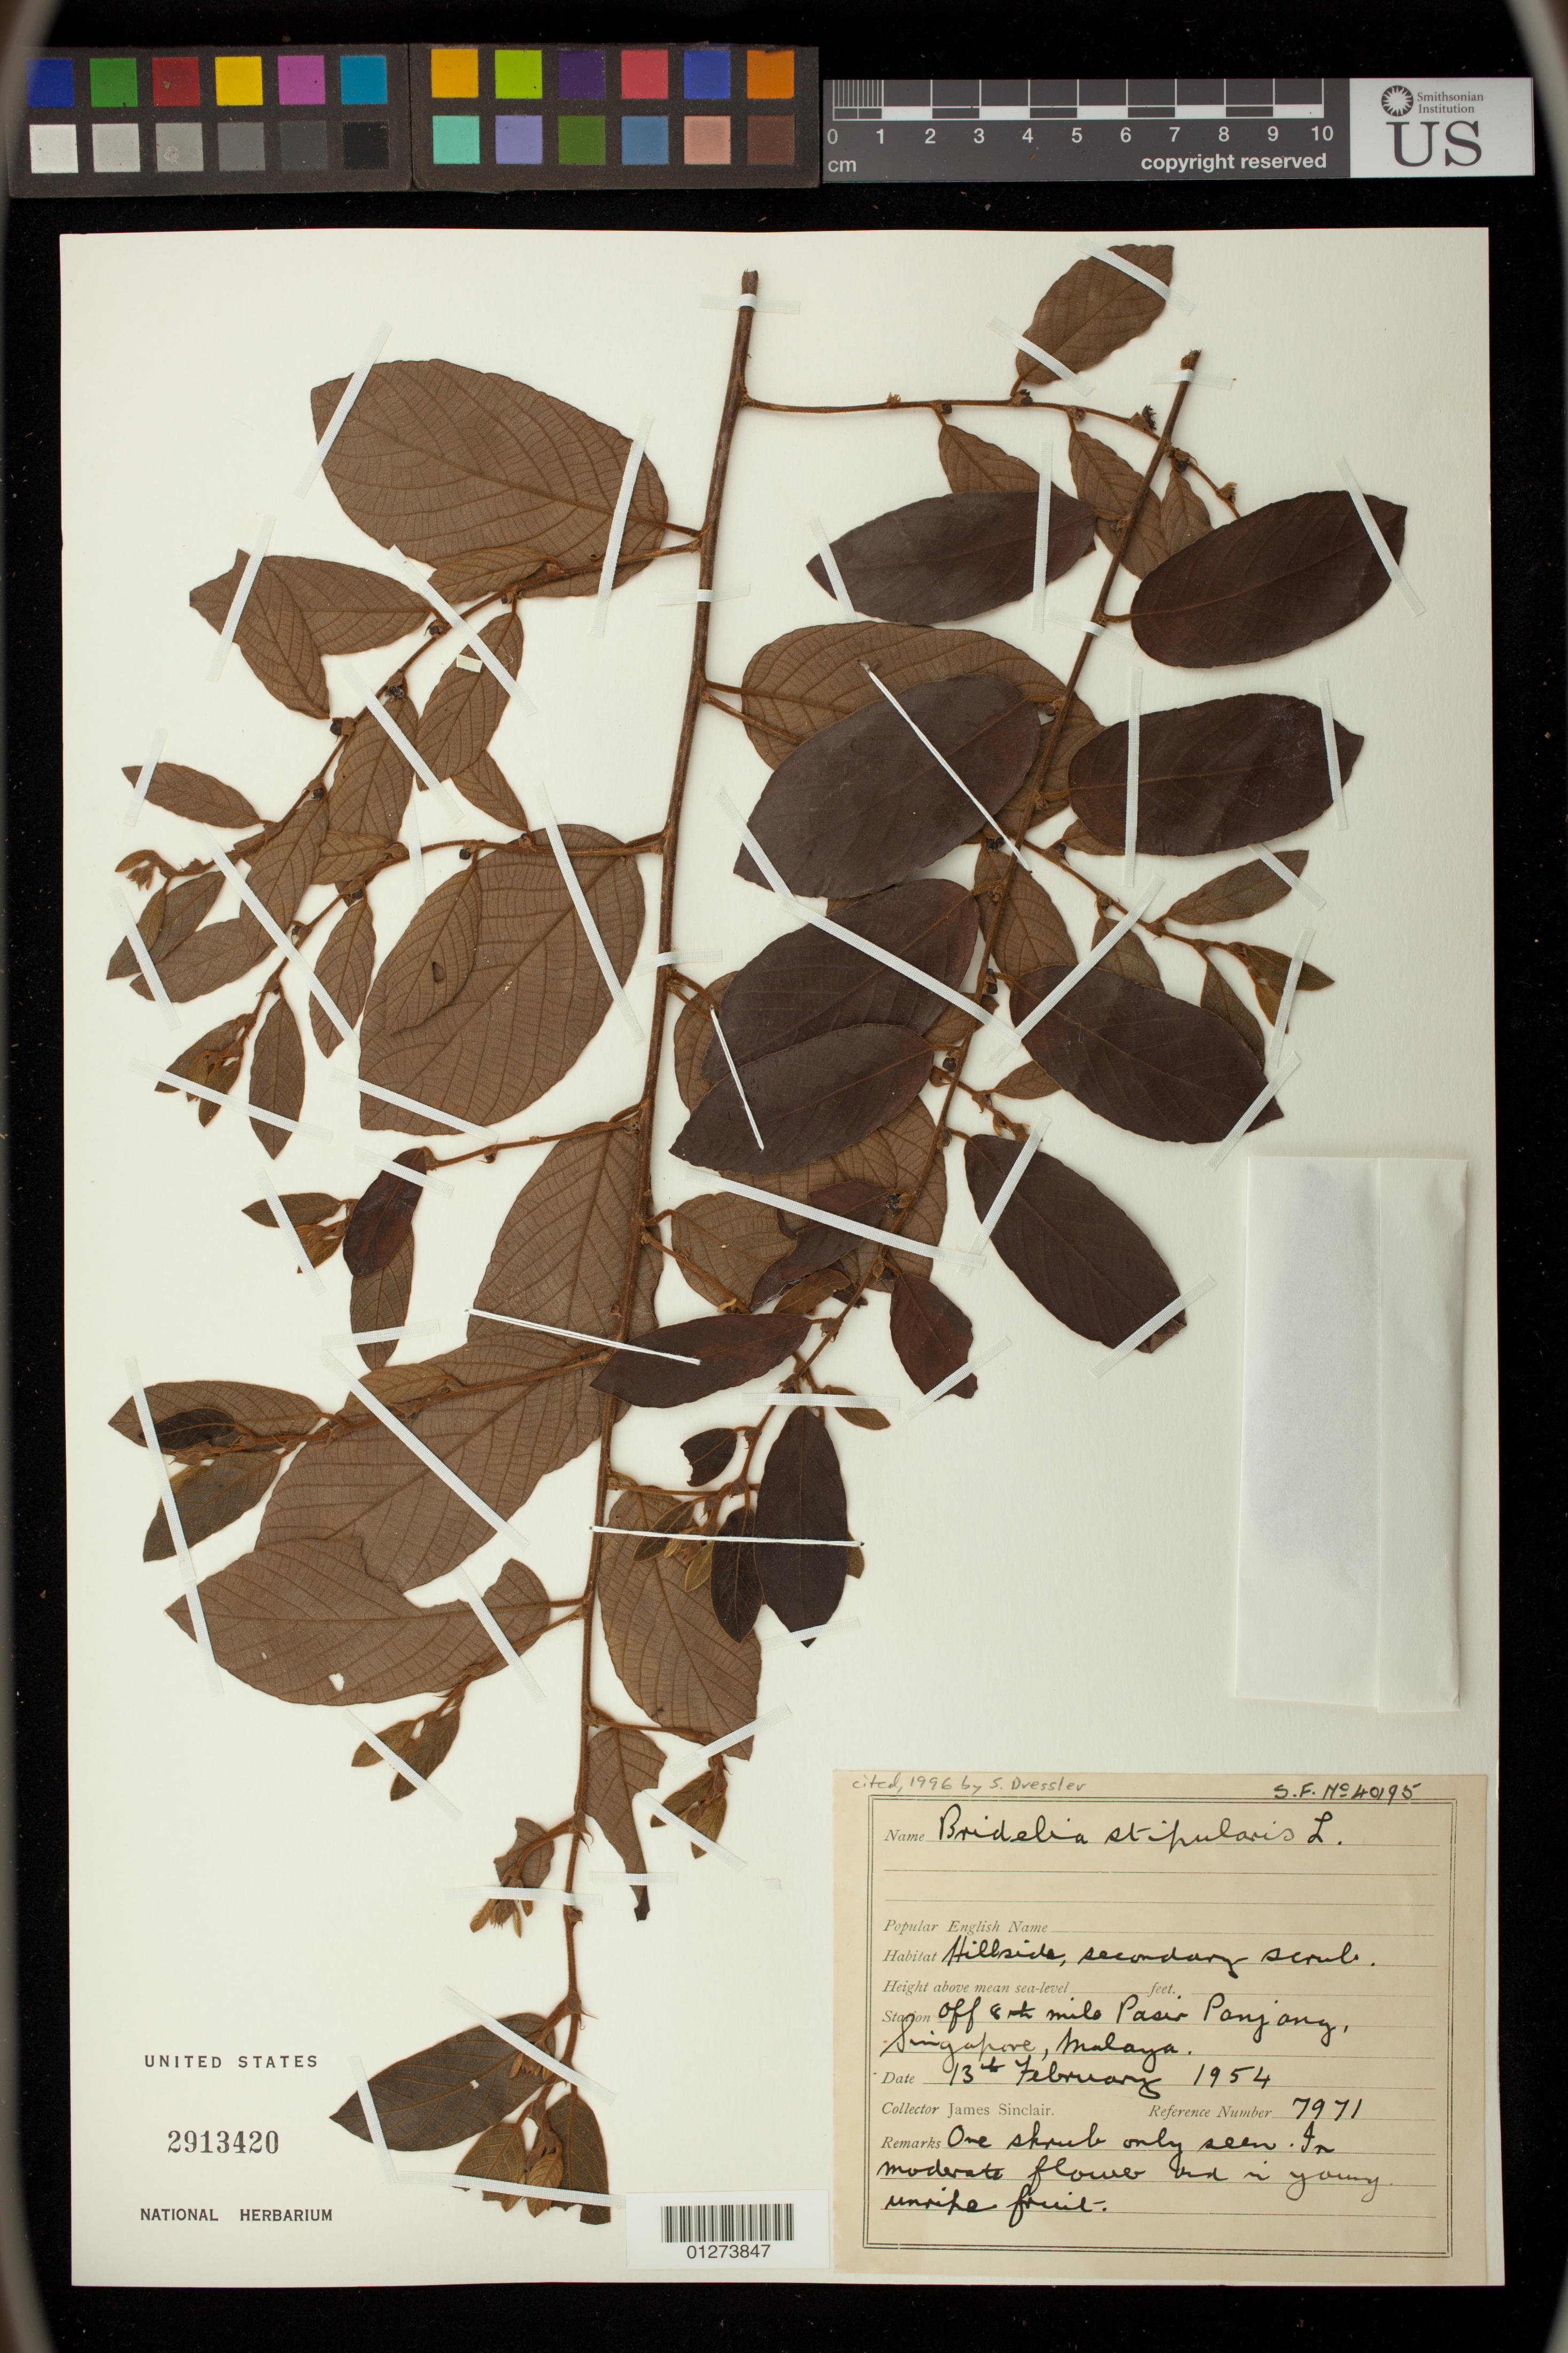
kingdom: Plantae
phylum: Tracheophyta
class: Magnoliopsida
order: Malpighiales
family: Phyllanthaceae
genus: Bridelia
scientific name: Bridelia stipularis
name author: (L.) Blume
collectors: J. Sinclair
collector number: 7971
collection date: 1954-02-13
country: Singapore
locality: Off 8th mile Pasir Panjang, Singapore, Malaya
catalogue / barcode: US 2913420